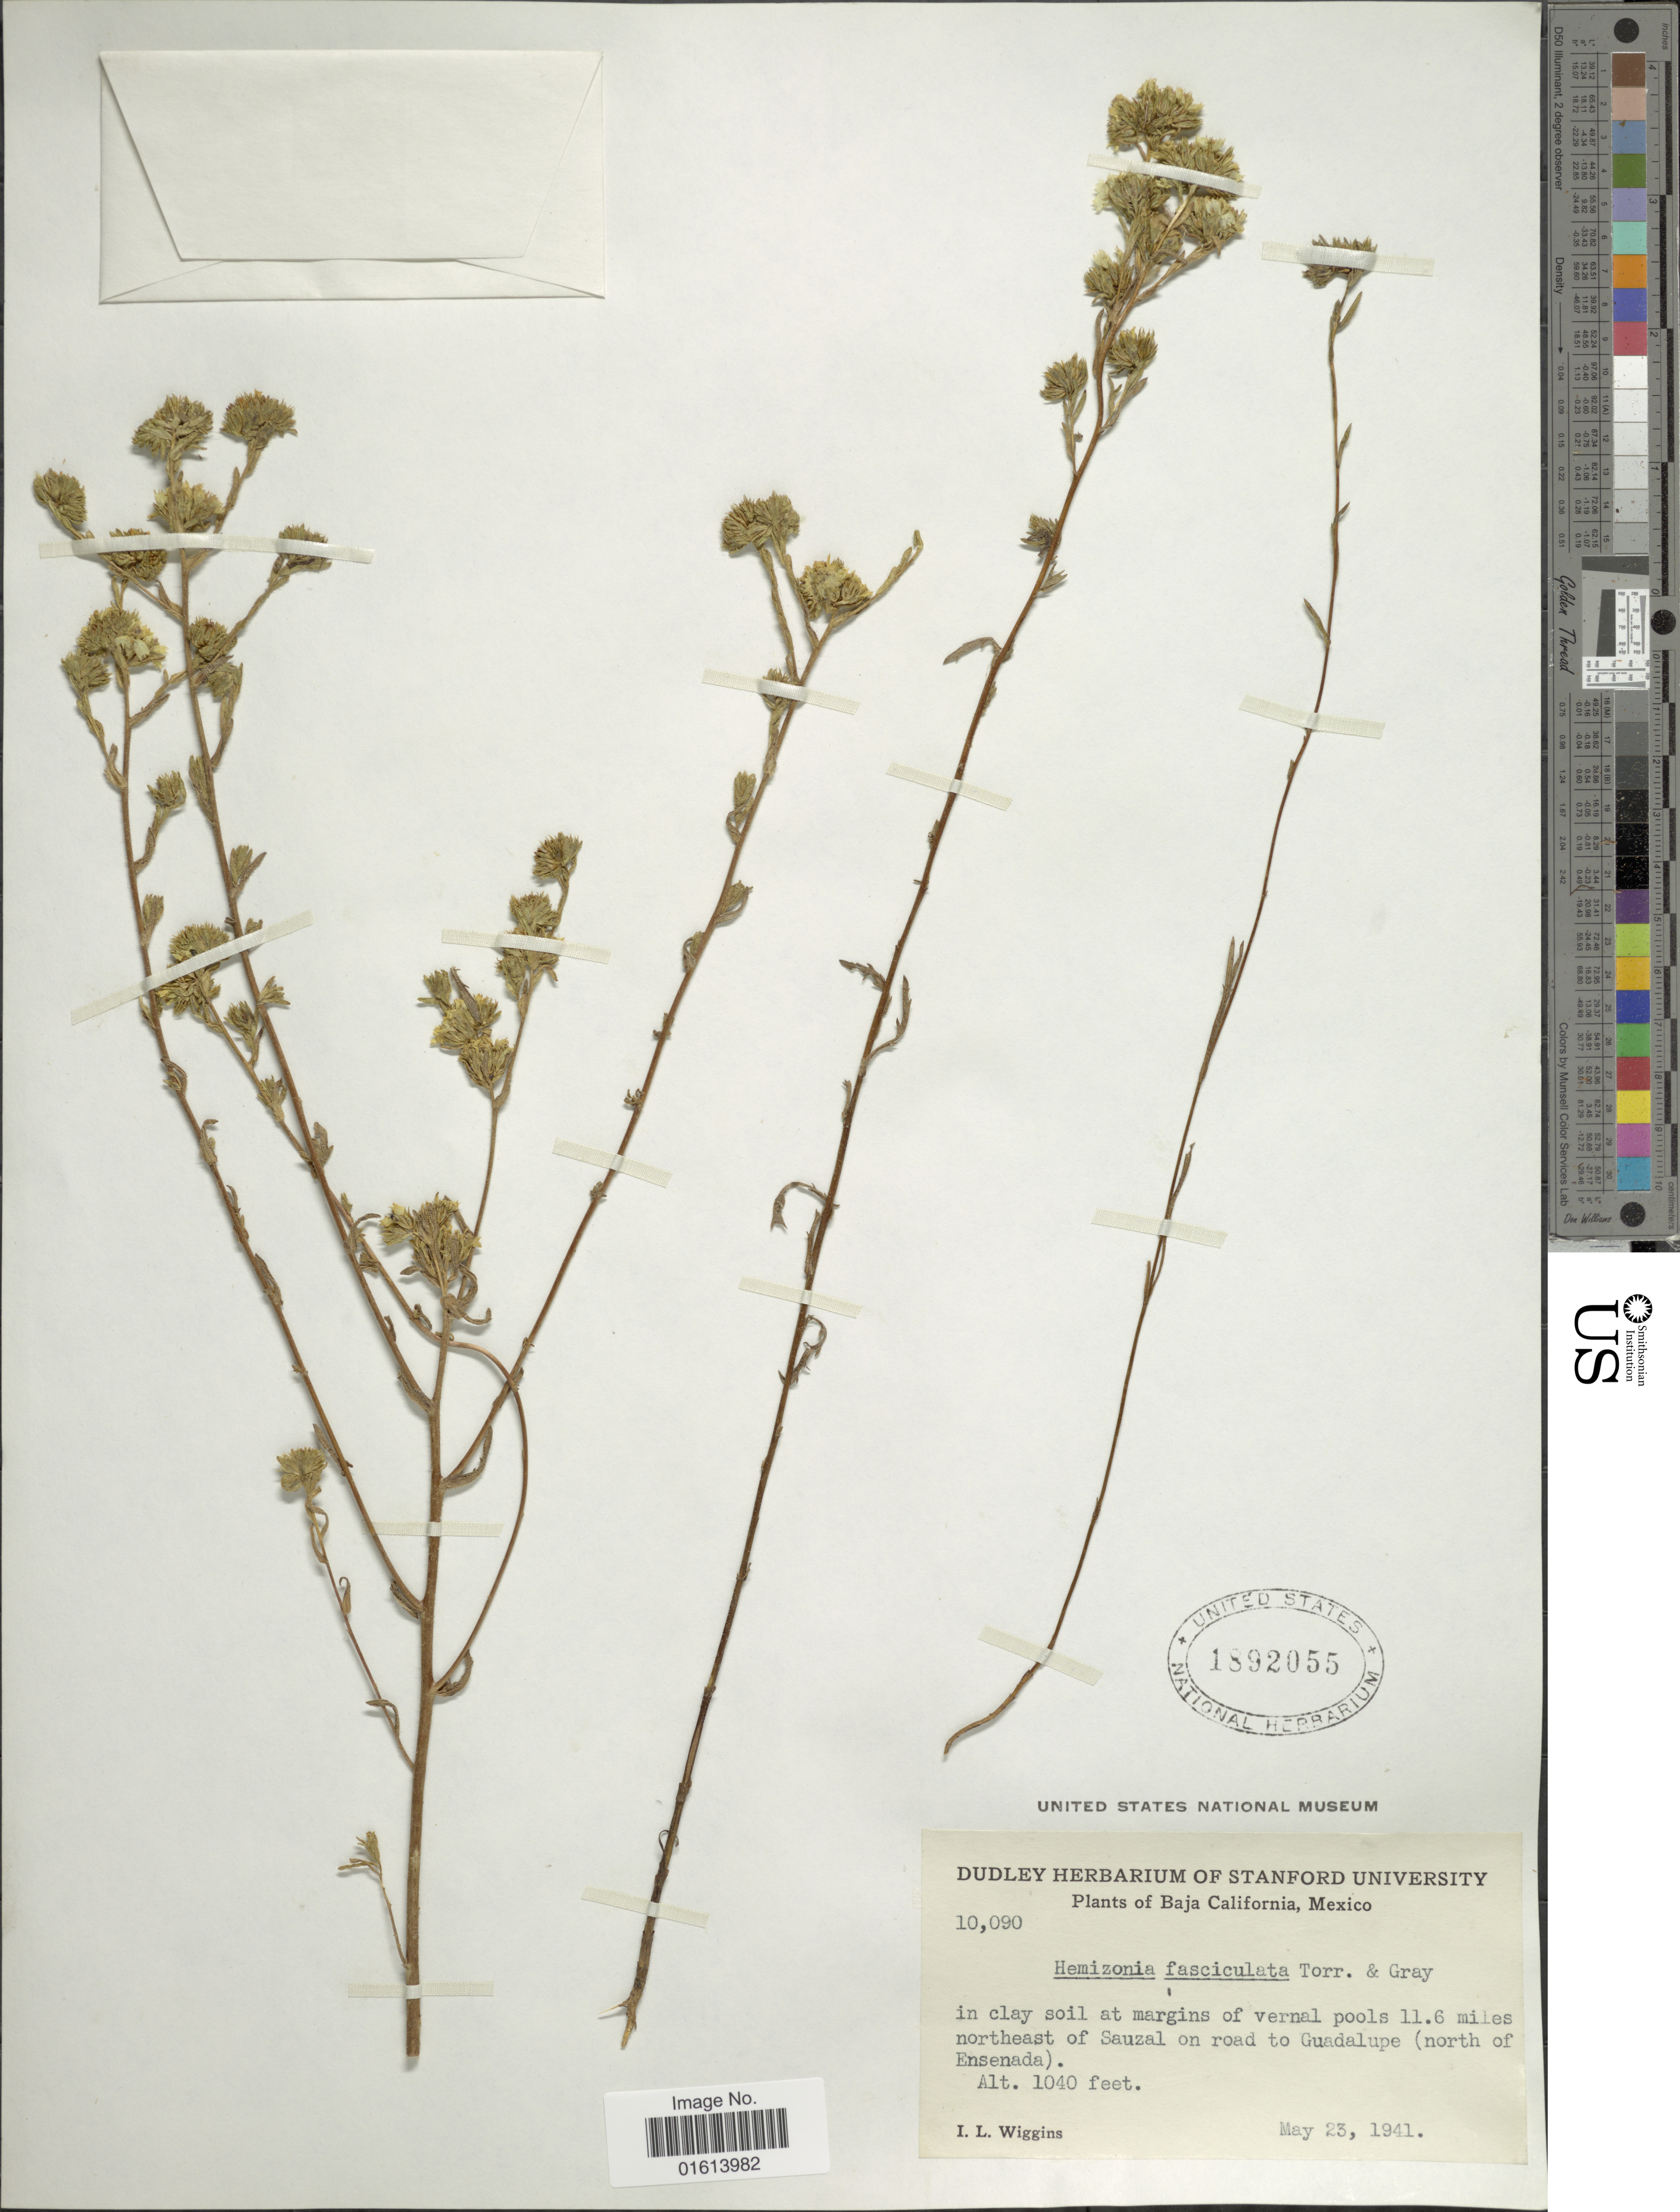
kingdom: Plantae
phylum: Tracheophyta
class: Magnoliopsida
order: Asterales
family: Asteraceae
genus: Deinandra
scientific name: Deinandra fasciculata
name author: (DC.) Greene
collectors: I. L. Wiggins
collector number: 10090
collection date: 1941-05-23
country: Mexico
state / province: Baja California Norte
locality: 11.6 miles northeast of Sauzal on road to Guadalupe (north of Ensenada)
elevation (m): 317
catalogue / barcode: US 1892055